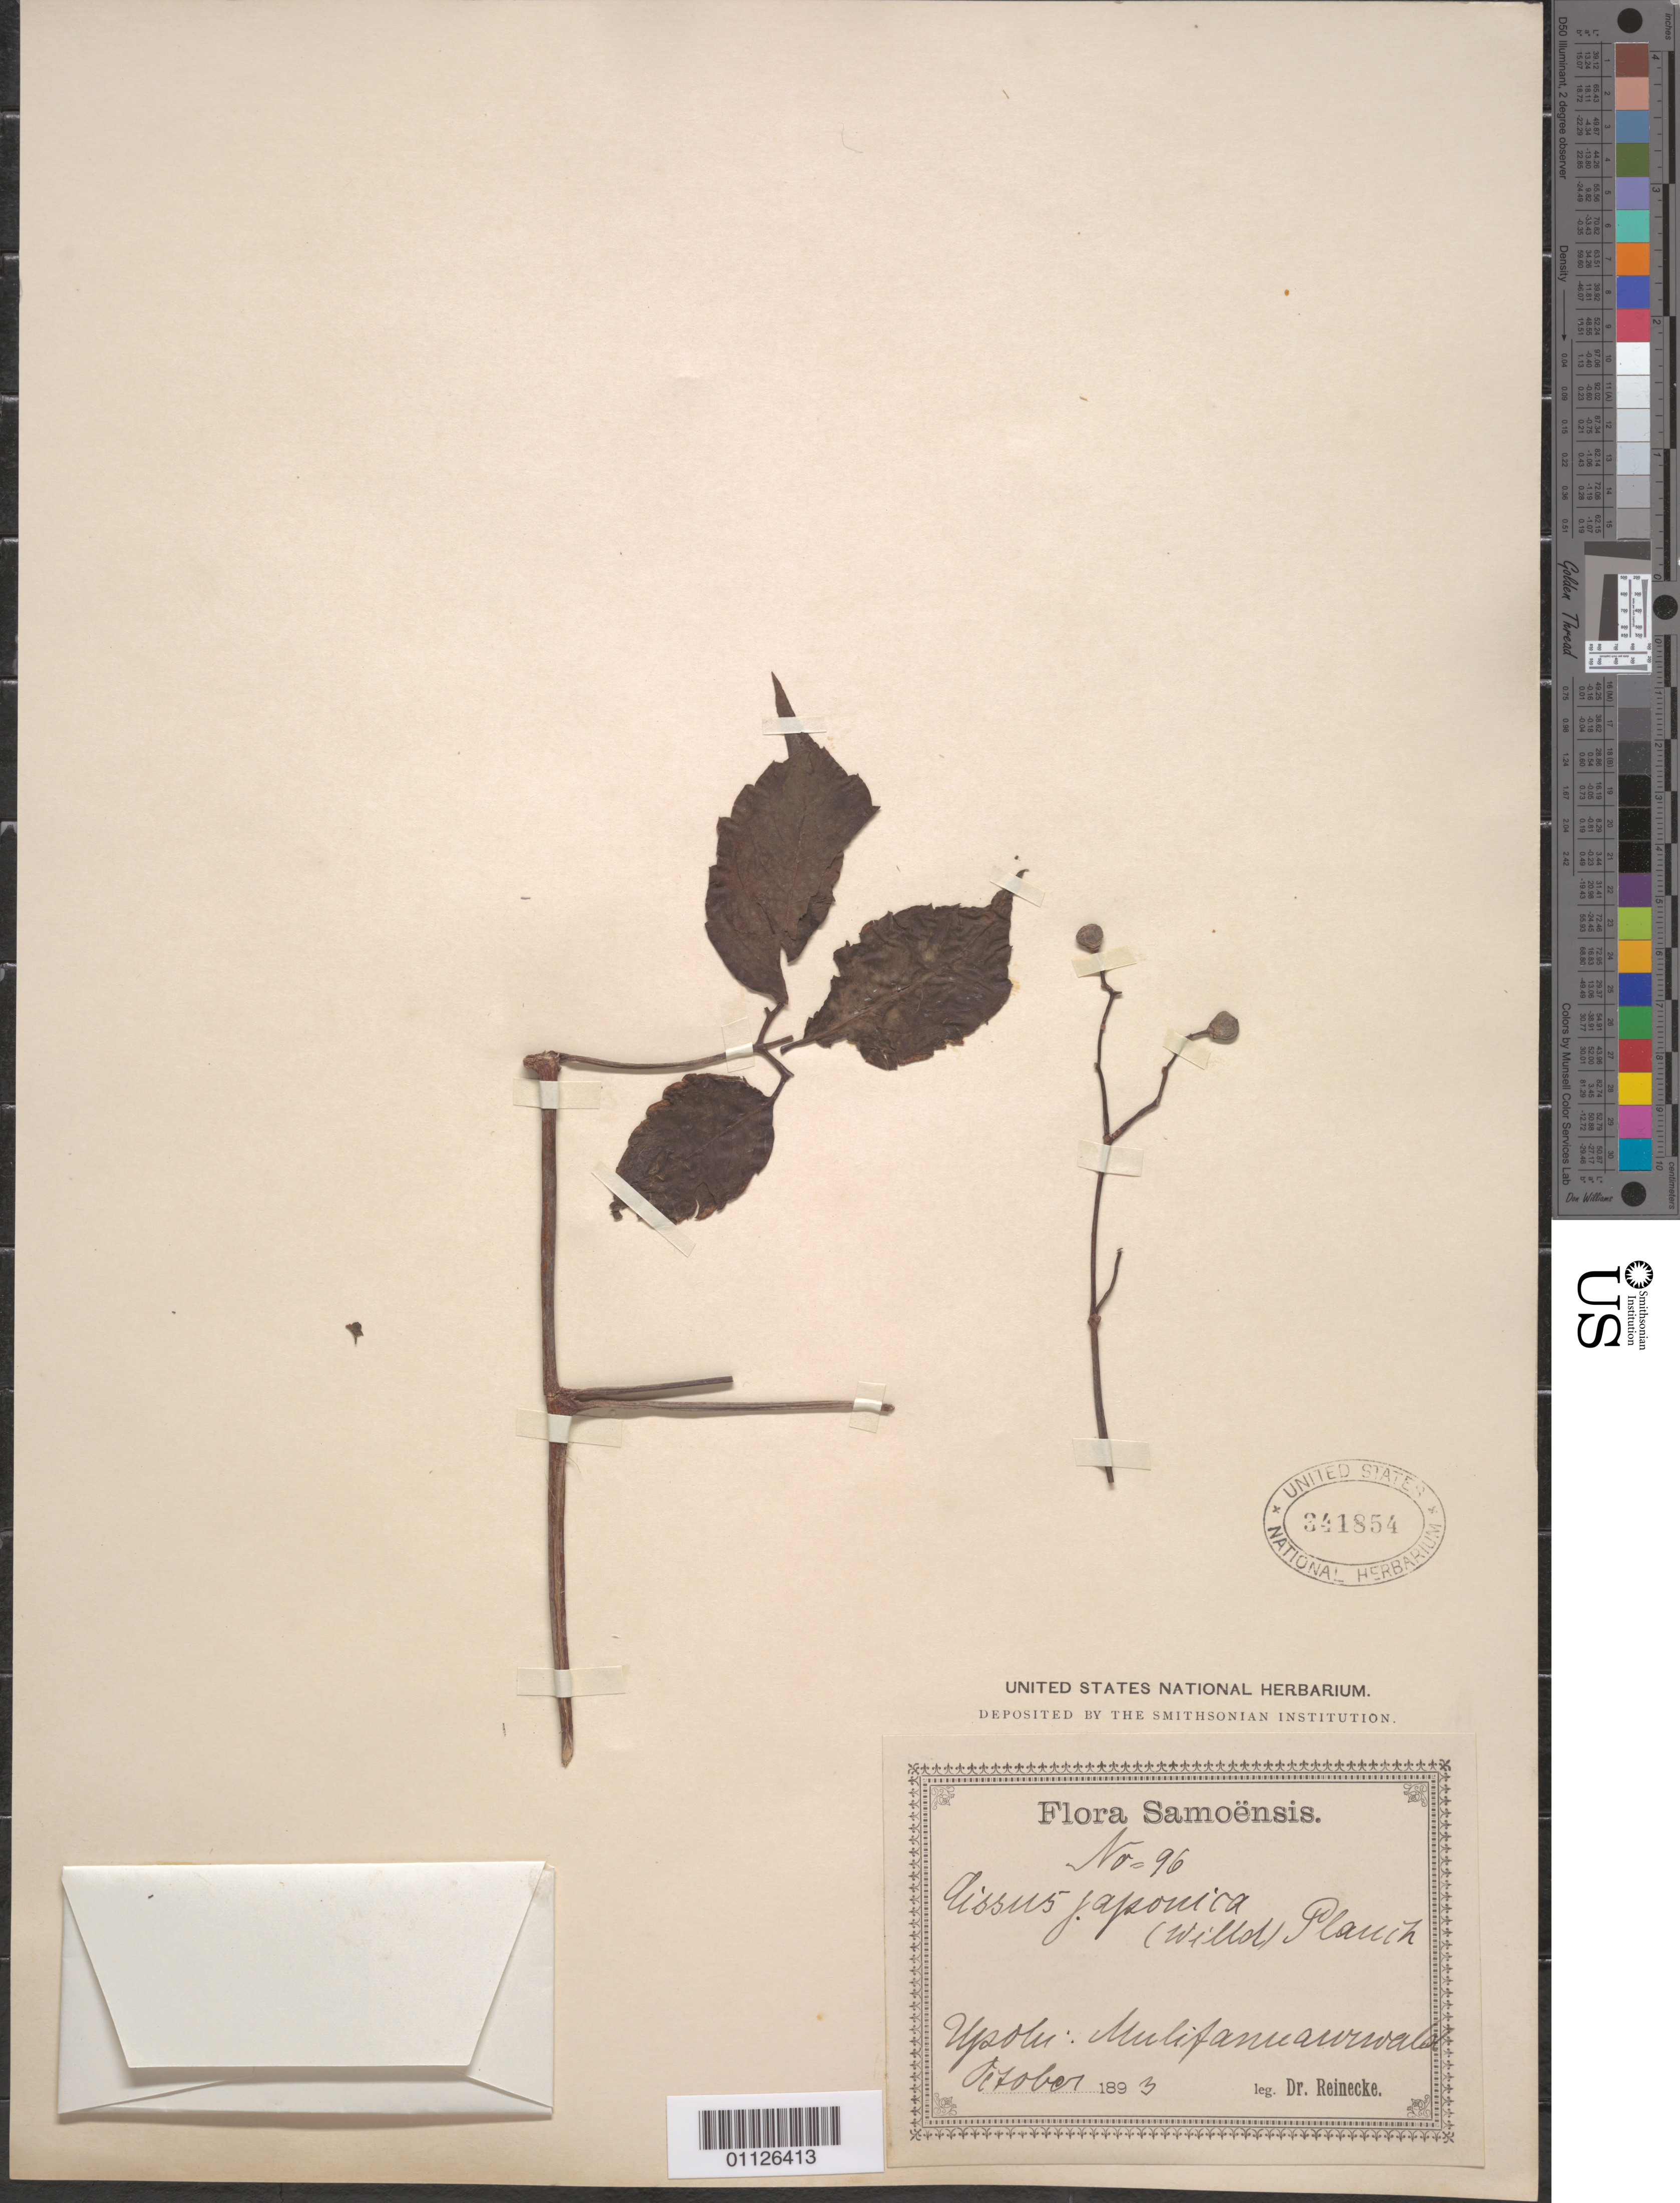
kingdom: Plantae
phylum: Tracheophyta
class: Magnoliopsida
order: Vitales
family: Vitaceae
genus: Cayratia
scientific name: Cayratia japonica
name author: (Thunb.) Gagnep.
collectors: -- Reinecke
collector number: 96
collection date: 1893-10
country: Samoa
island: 'Upolu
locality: Upolu.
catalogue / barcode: US 341854